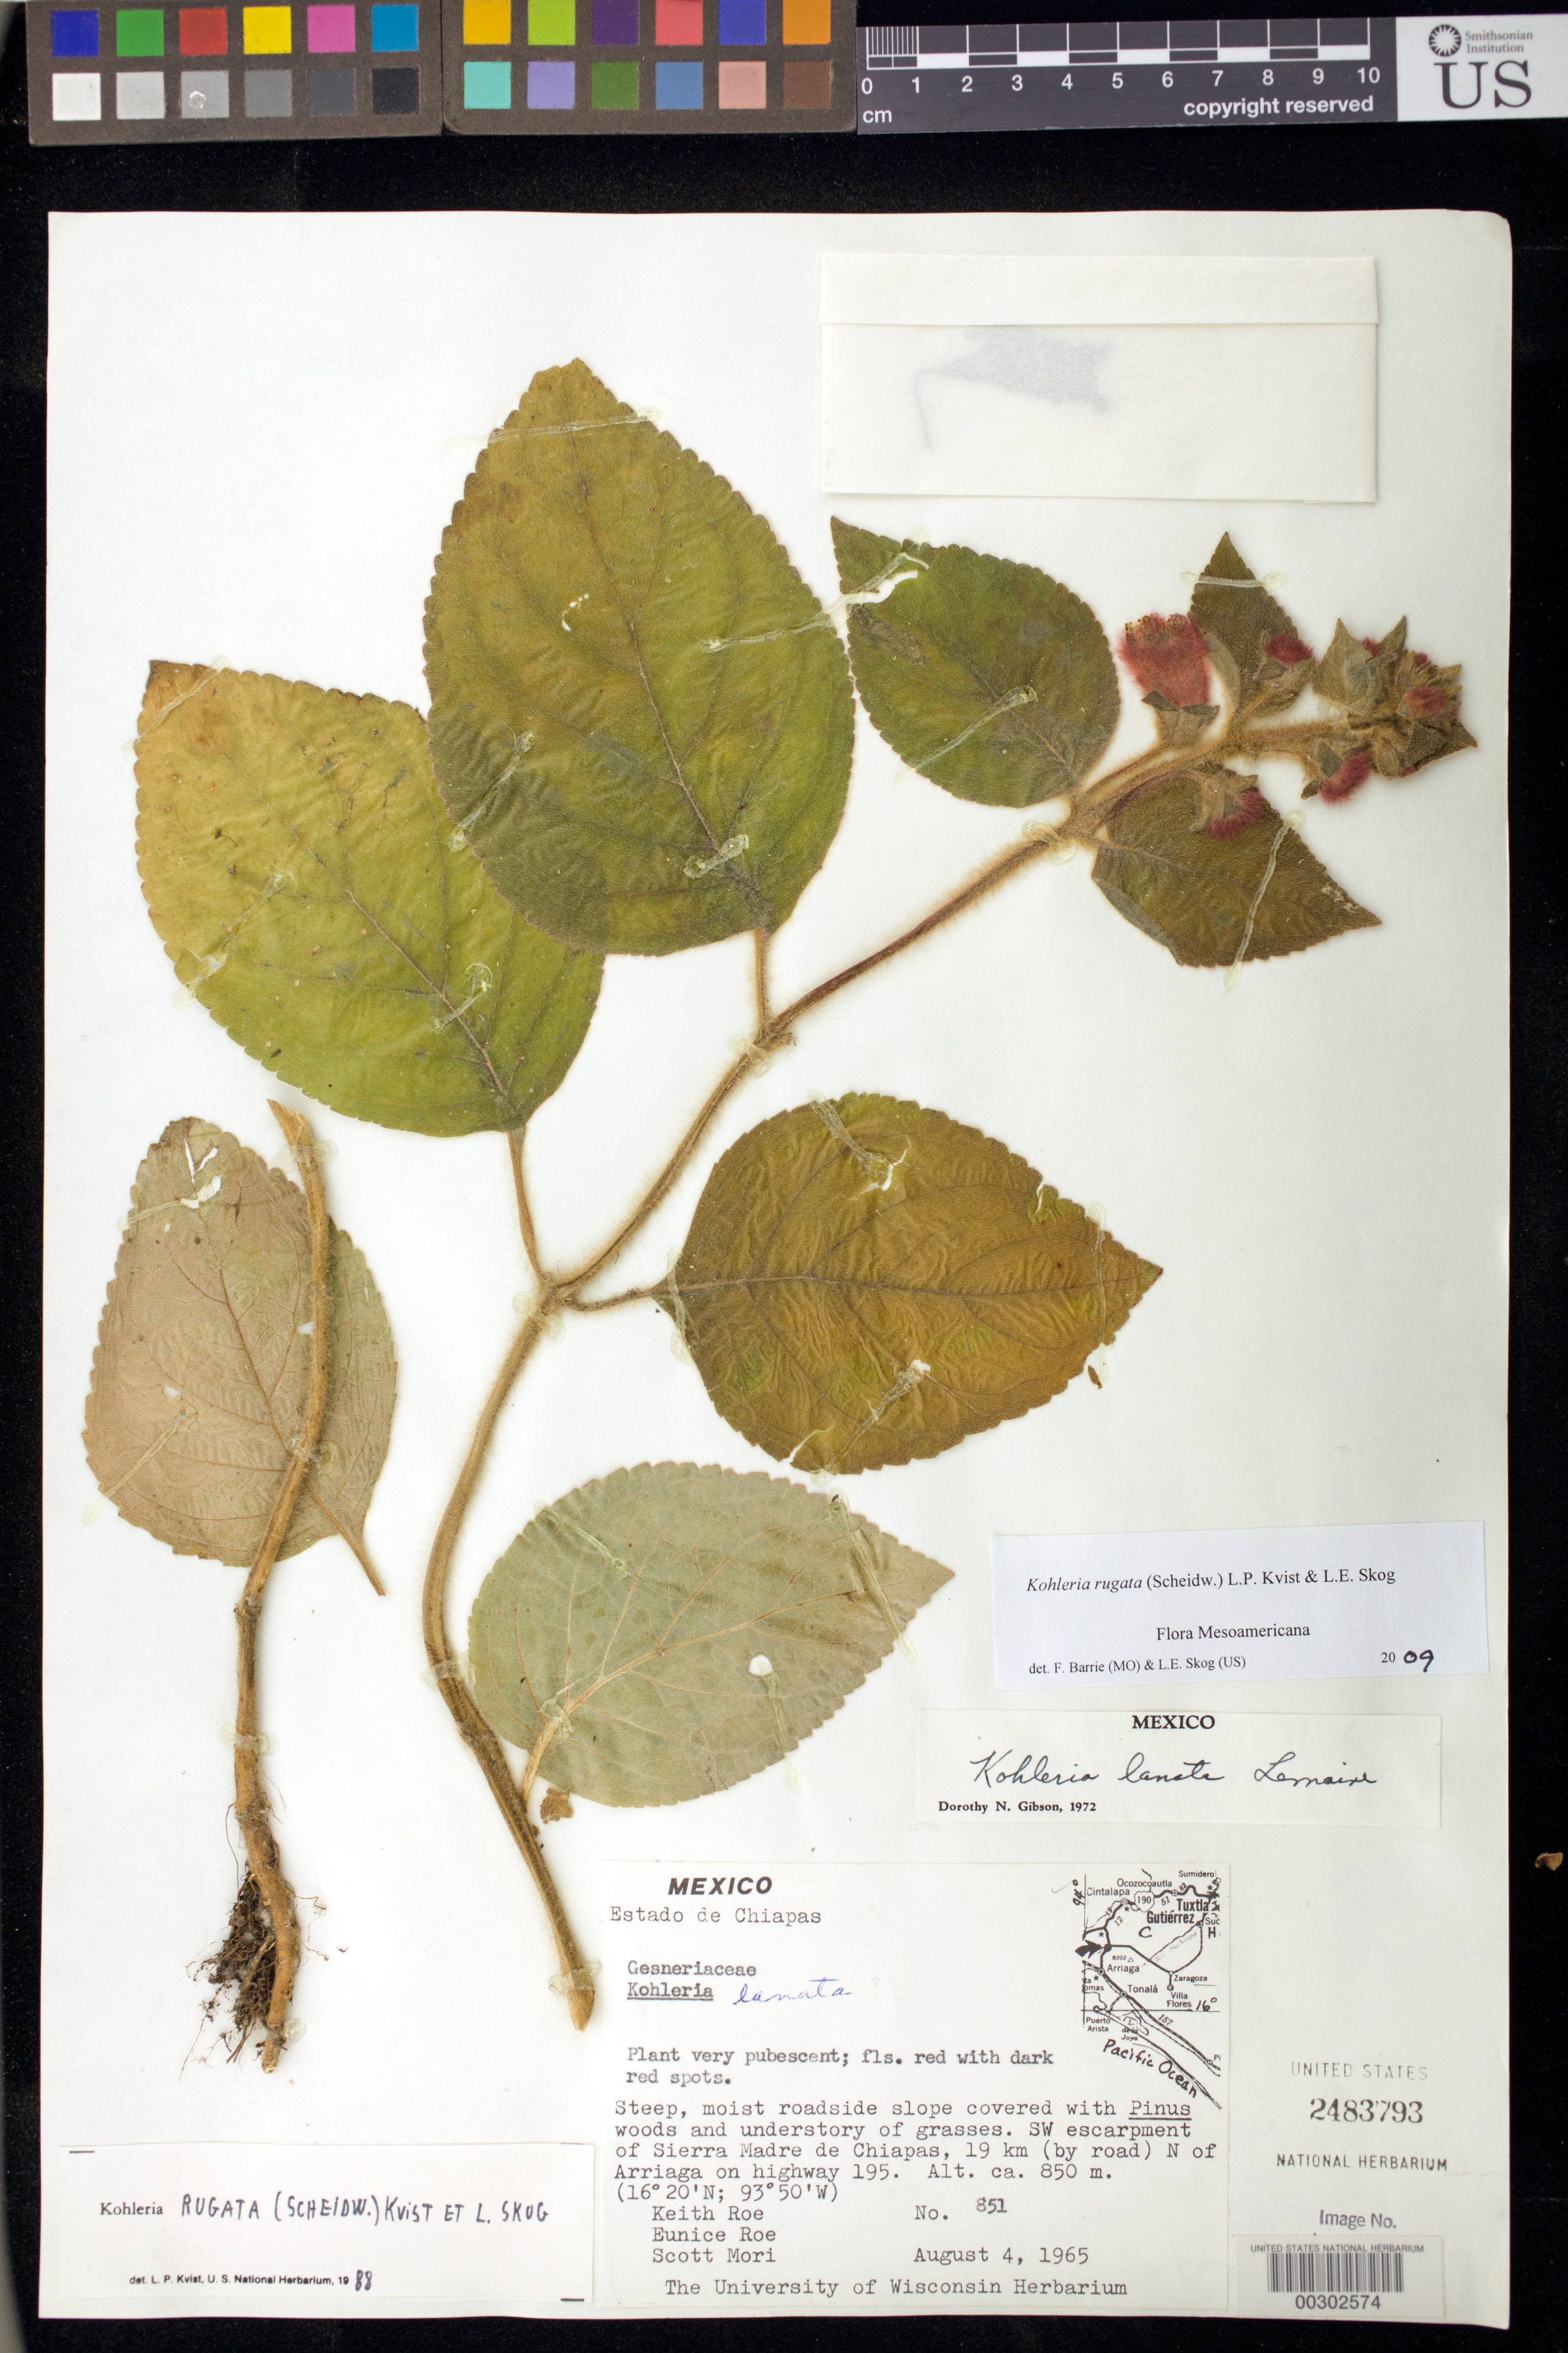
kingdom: Plantae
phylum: Tracheophyta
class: Magnoliopsida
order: Lamiales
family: Gesneriaceae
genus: Kohleria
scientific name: Kohleria rugata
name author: (Scheidw.) L.P. Kvist & L.E. Skog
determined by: Skog, Laurence E.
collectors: K. Roe, E. Roe & S. Mori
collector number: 851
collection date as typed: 04 Aug 1965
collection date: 1965-08-04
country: Mexico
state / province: Chiapas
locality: SW escarpment of Sierra Madre de Chiapas, 19 km (by road) N of Arriaga on highway 195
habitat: Steep, moist roadside slope covered with pinus woods + understory of grasses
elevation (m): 850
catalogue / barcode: US 2483793